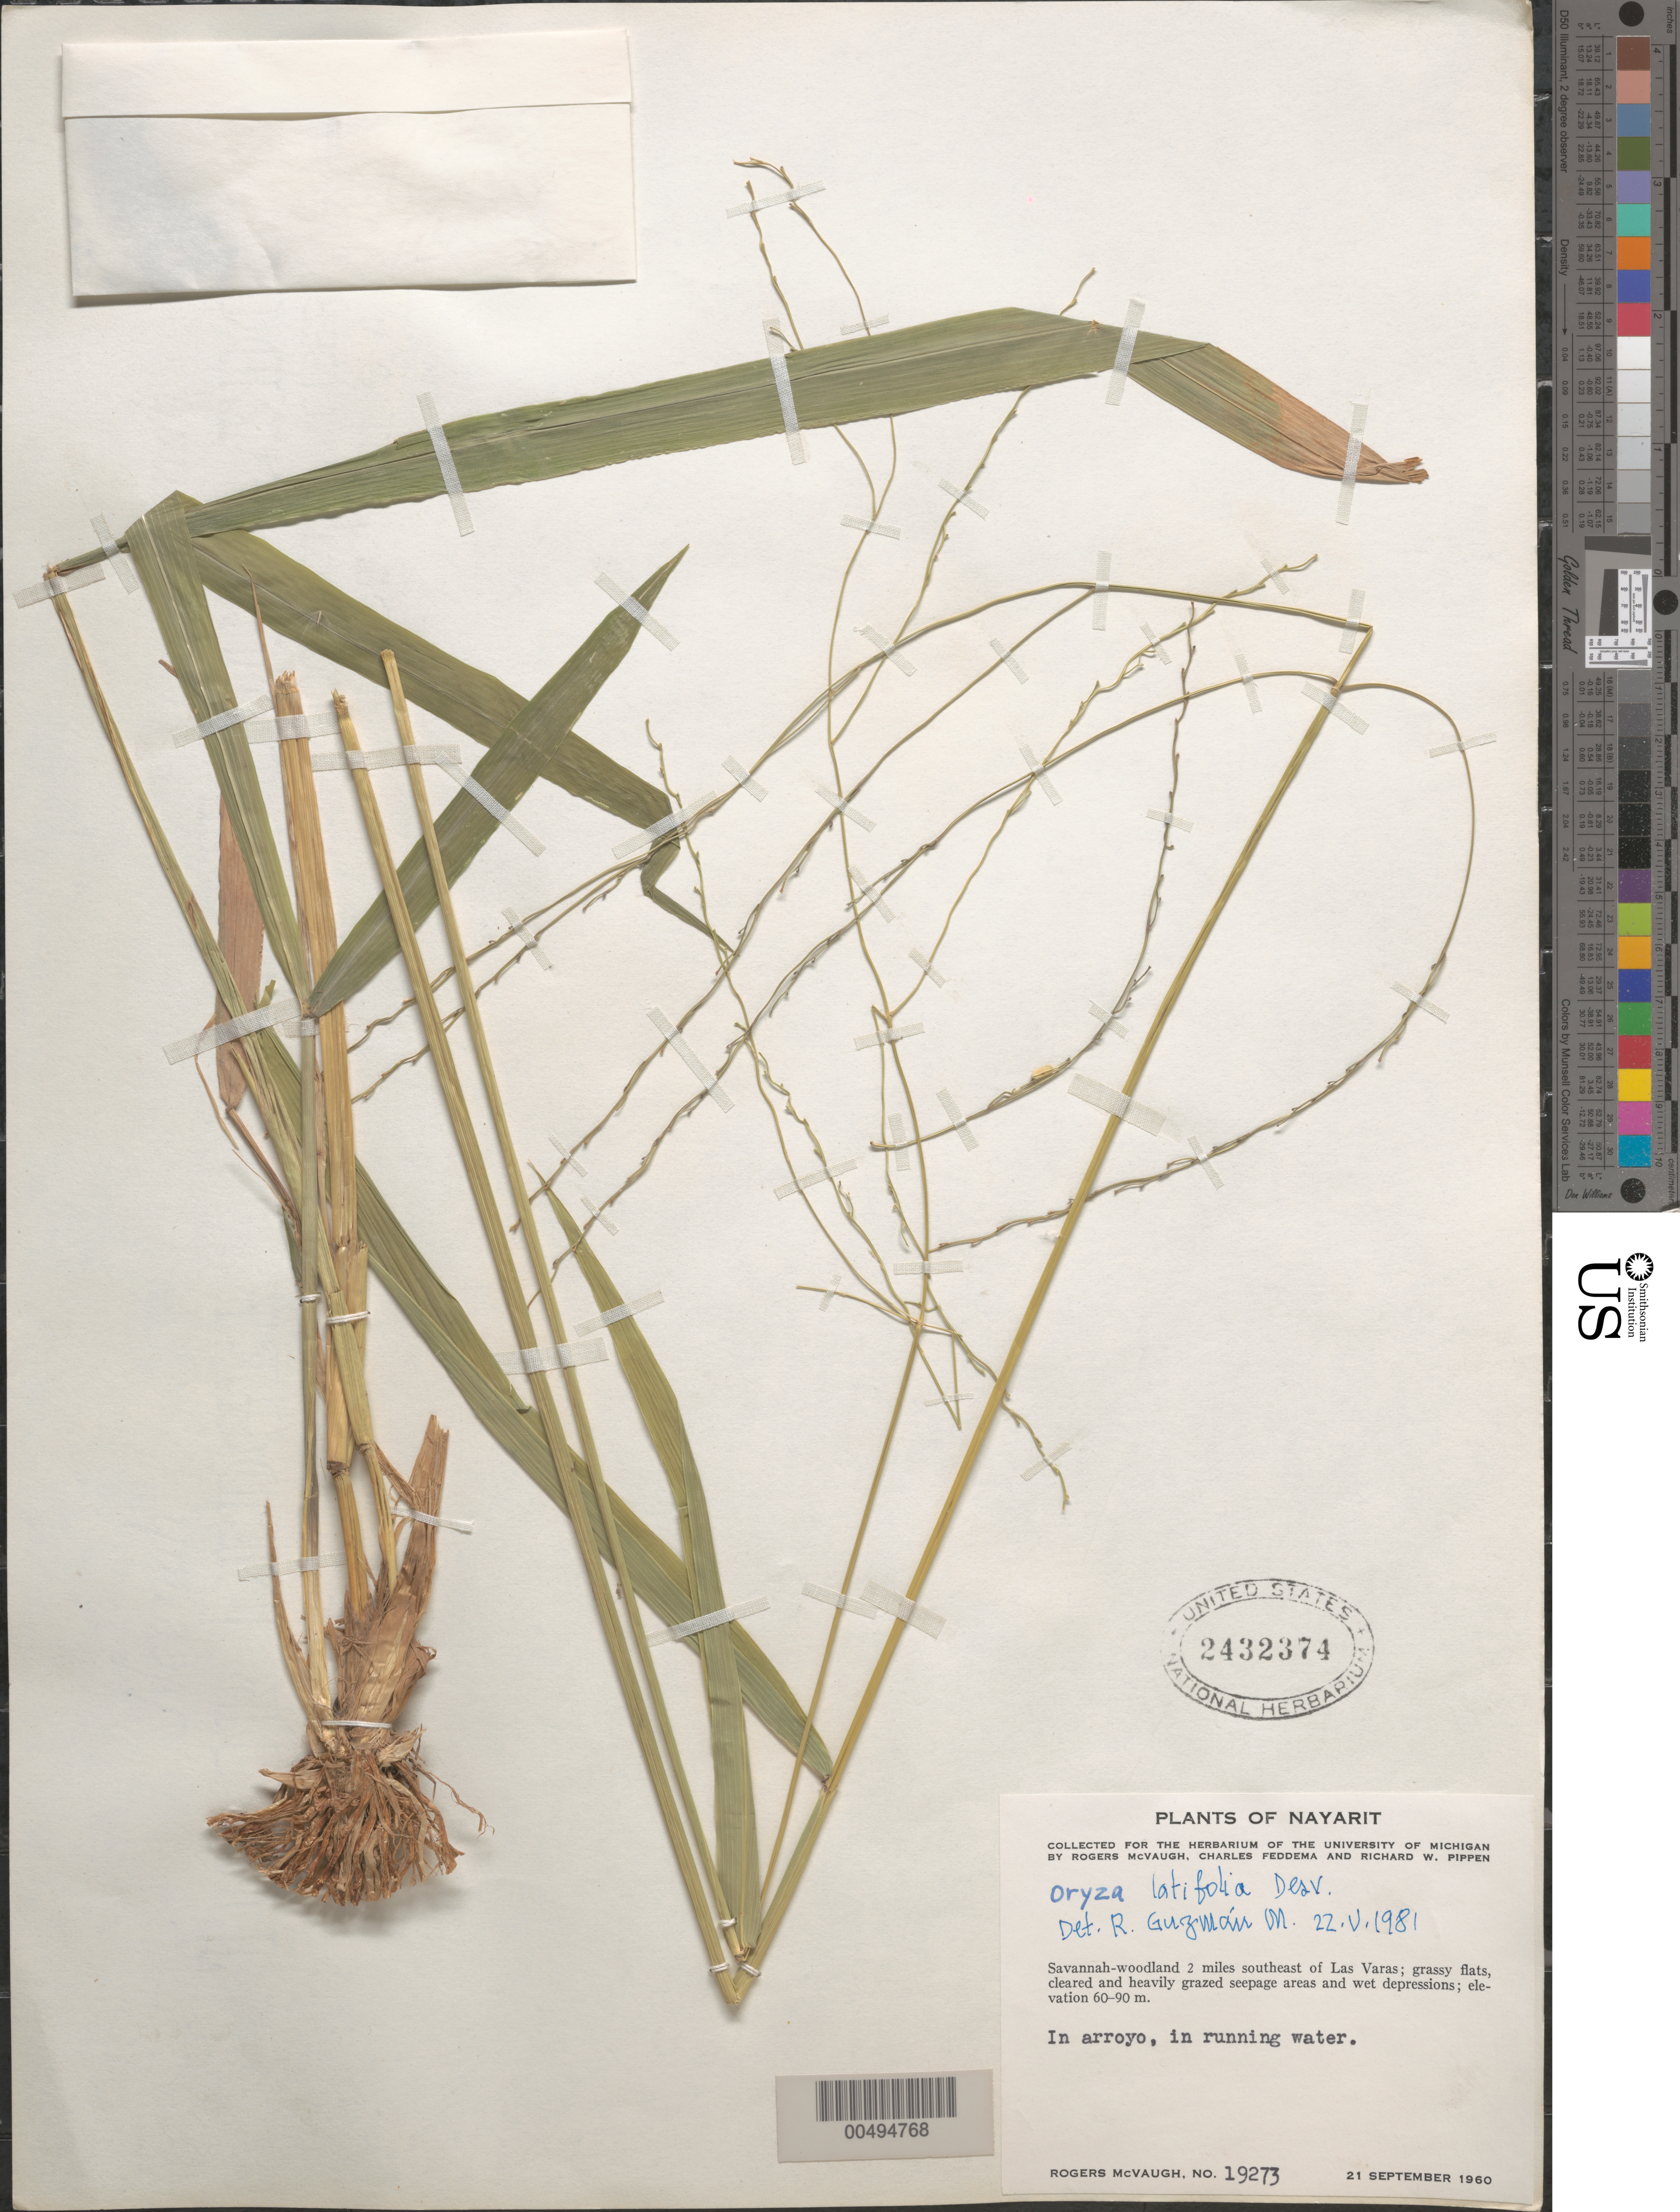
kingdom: Plantae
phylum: Tracheophyta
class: Liliopsida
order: Poales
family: Poaceae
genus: Oryza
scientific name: Oryza latifolia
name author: Desv.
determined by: Guzm n-M., R.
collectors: R. McVaugh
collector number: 19273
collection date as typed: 21 Sep 1960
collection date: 1960-09-21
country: Mexico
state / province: Nayarit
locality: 2 mi SE of Las Varas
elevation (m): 60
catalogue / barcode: US 2432374